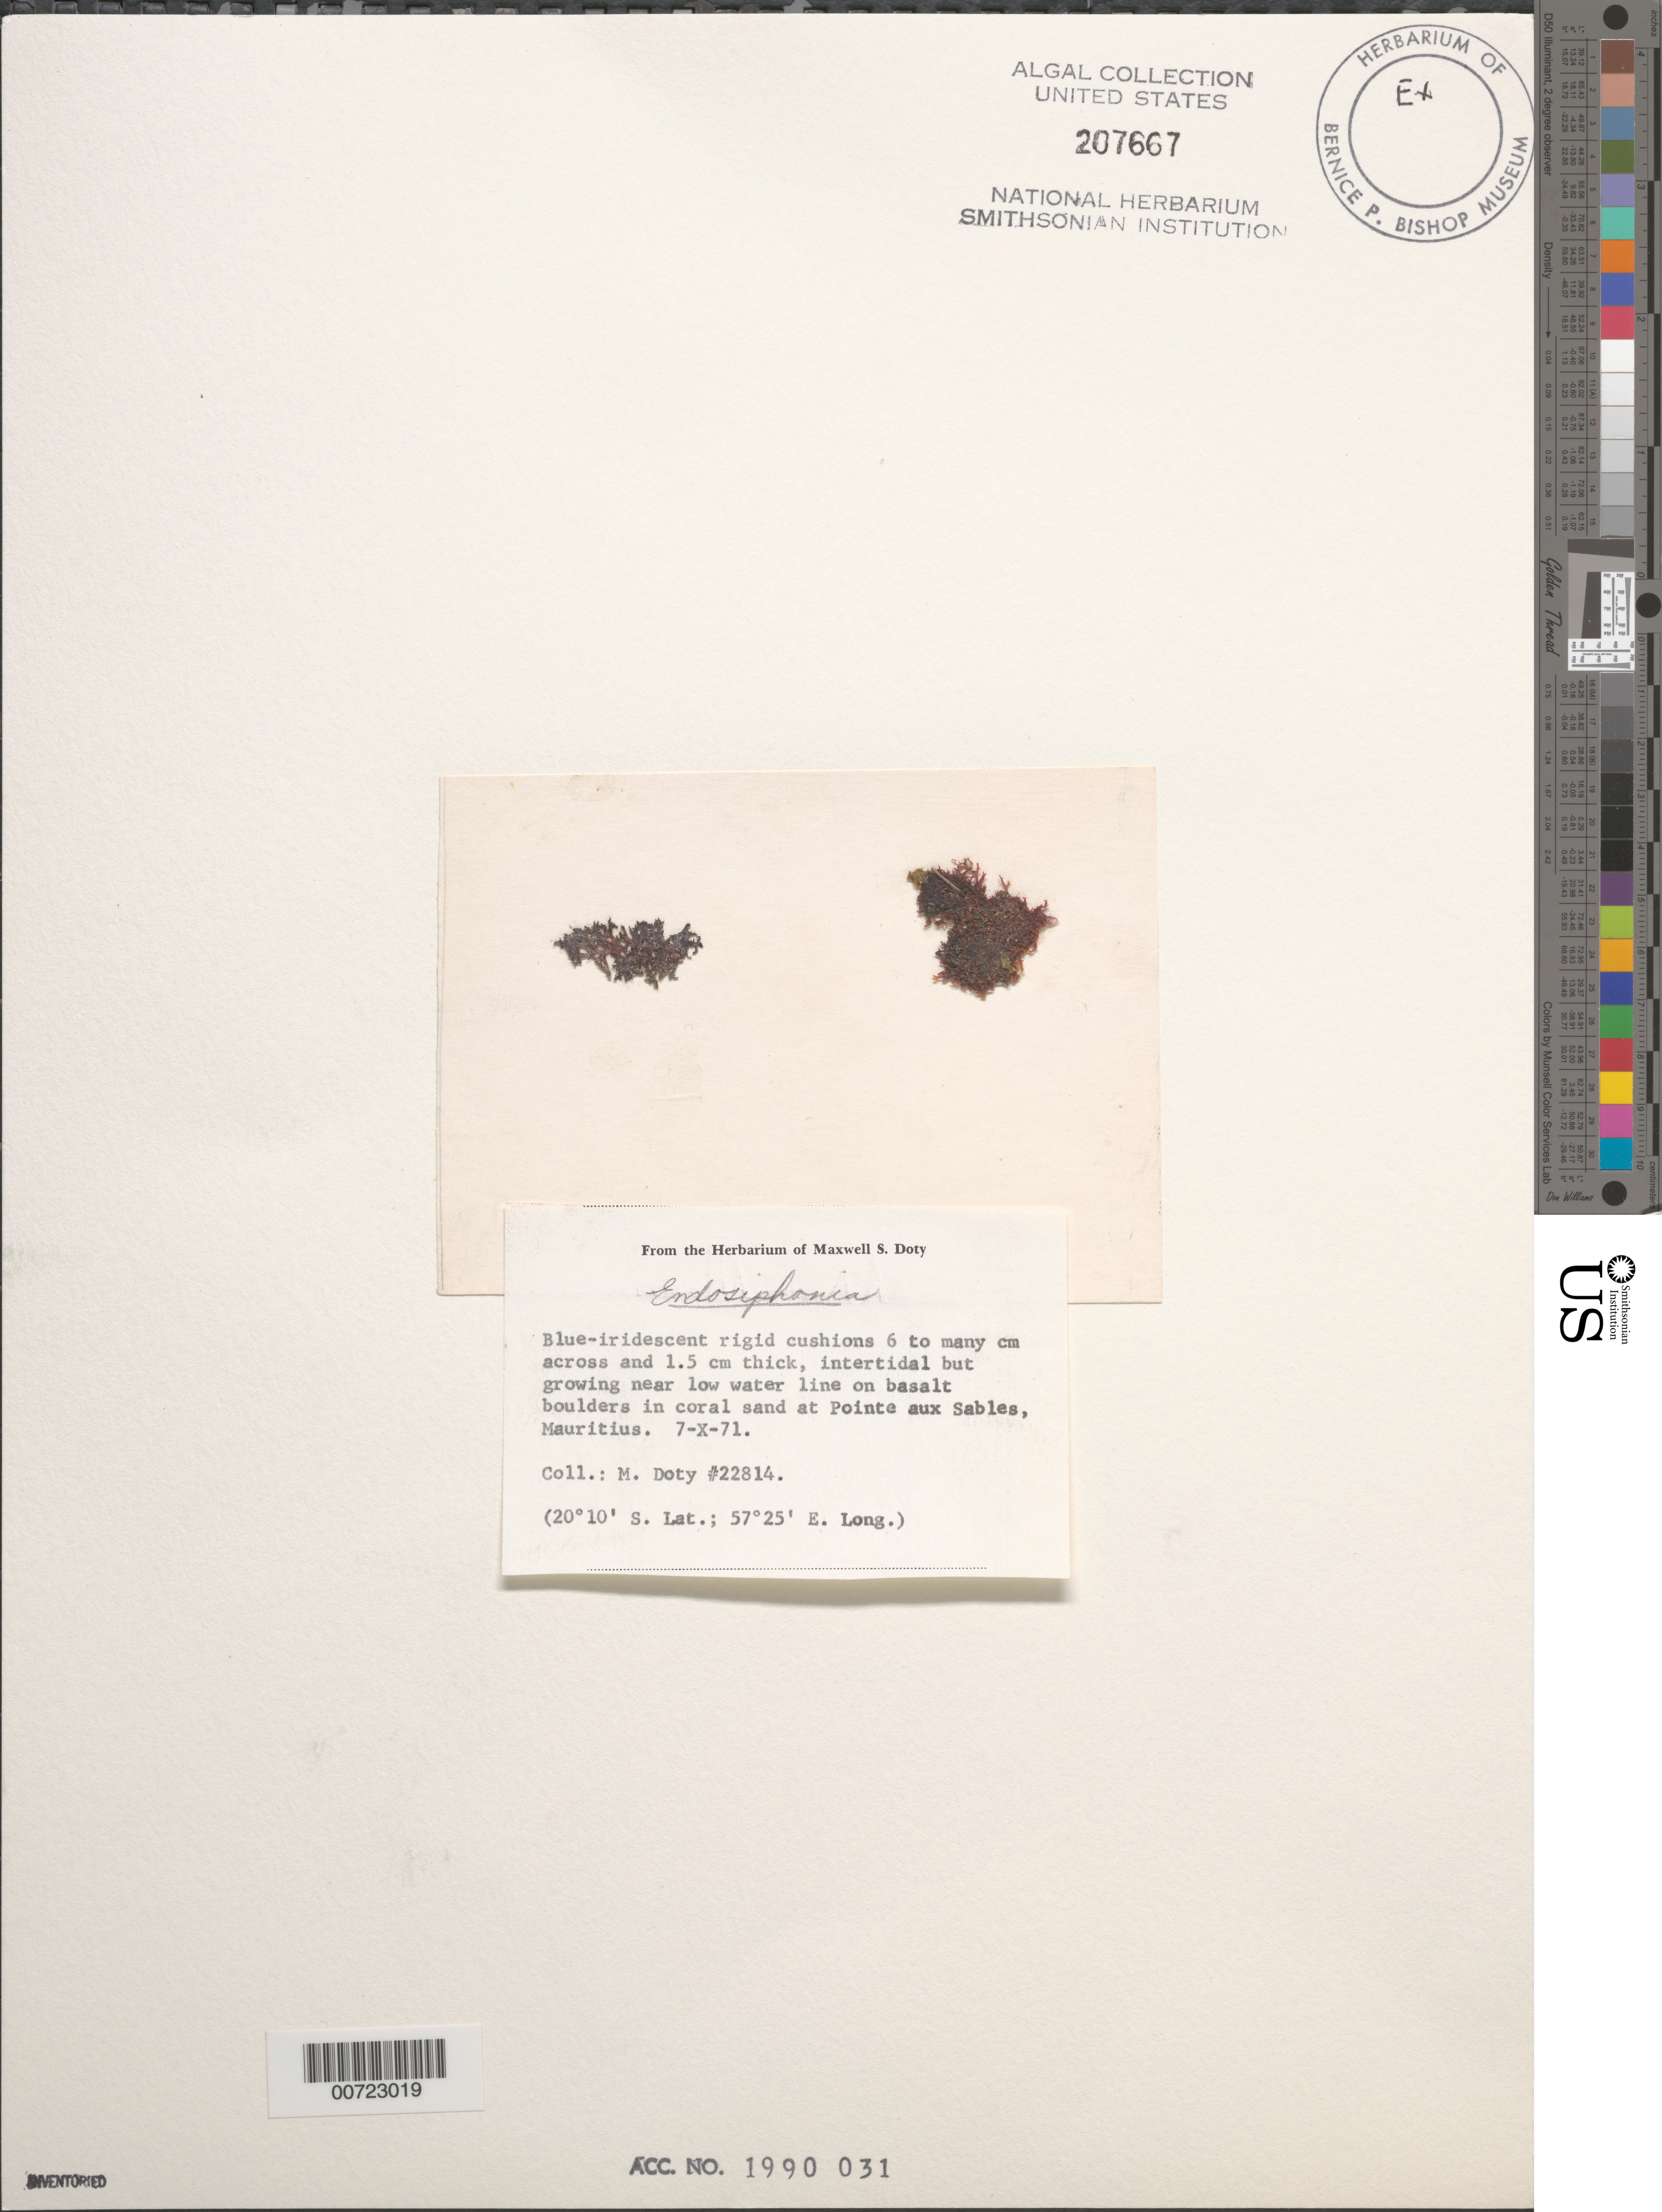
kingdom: Plantae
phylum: Rhodophyta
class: Florideophyceae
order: Ceramiales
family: Rhodomelaceae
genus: Endosiphonia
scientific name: Endosiphonia sp.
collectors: M. S. Doty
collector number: MSD 22814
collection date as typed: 07 Oct 1971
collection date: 1971-10-07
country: Mauritius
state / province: Savanne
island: Mauritius Island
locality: Pointe aux Sables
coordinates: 20 10' S, 57 25' E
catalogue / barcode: US 207667